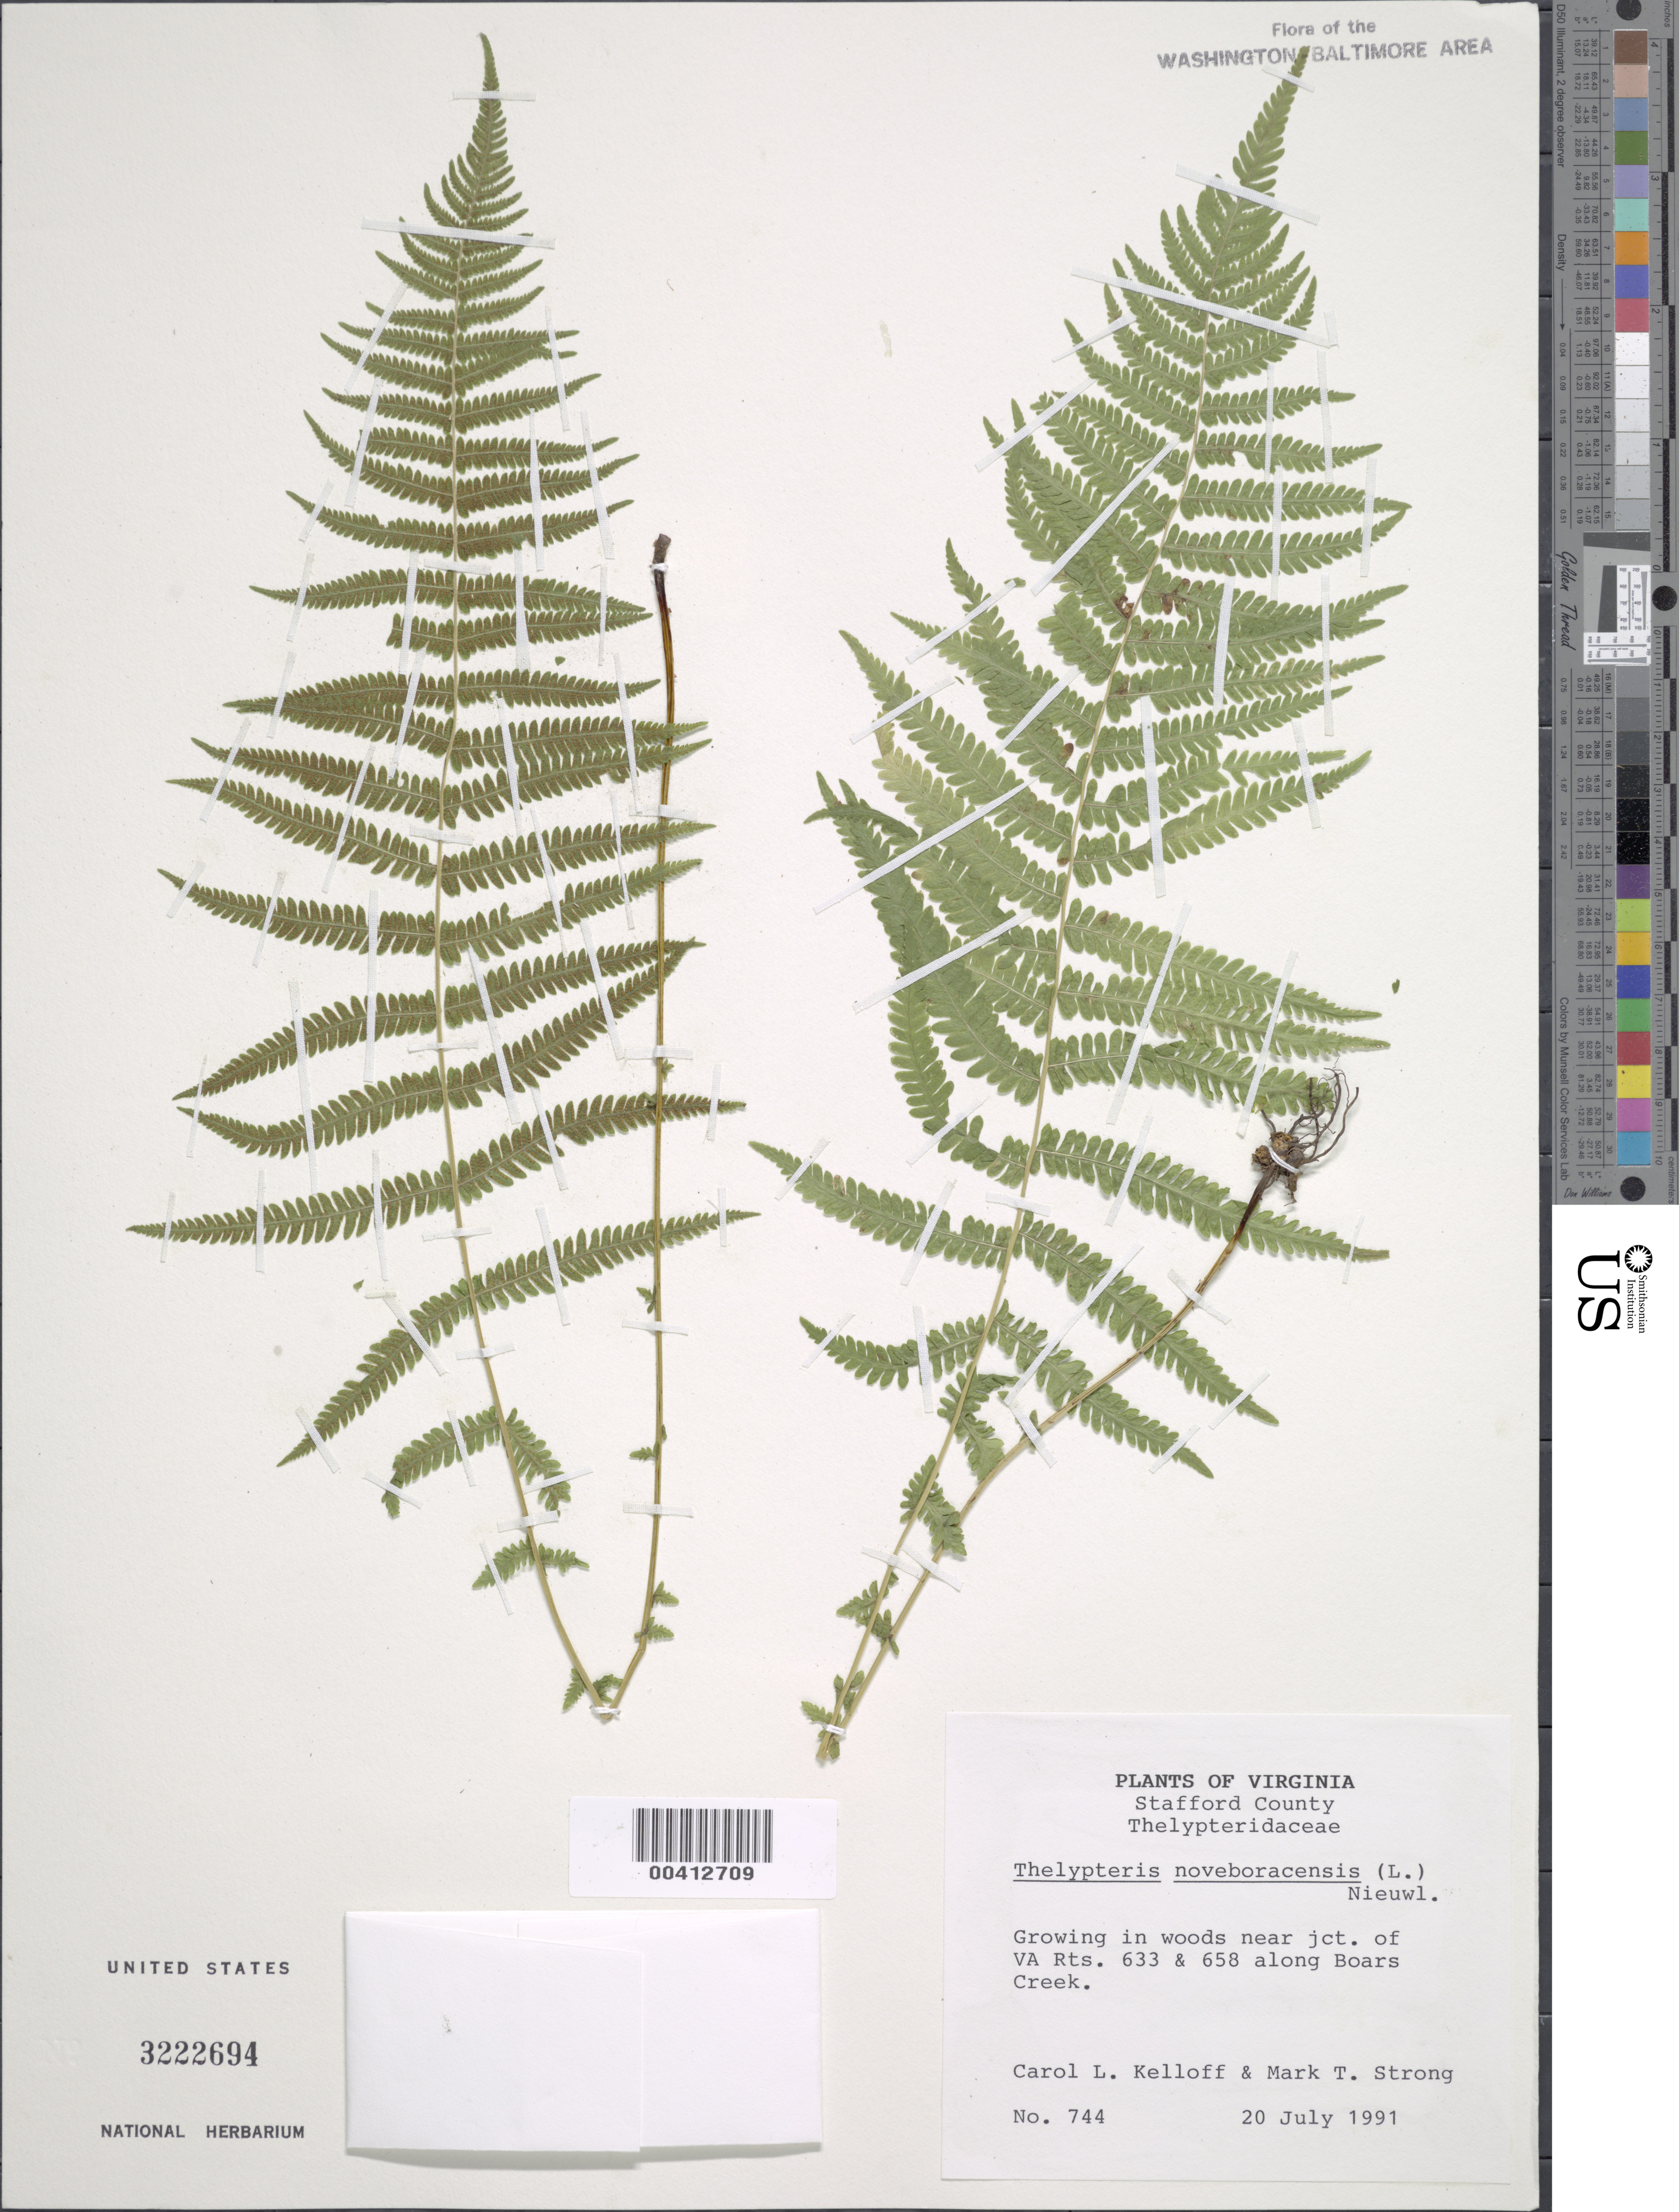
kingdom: Plantae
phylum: Tracheophyta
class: Polypodiopsida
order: Polypodiales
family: Thelypteridaceae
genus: Parathelypteris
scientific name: Parathelypteris noveboracensis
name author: (L.) Ching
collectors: C. L. Kelloff & M. T. Strong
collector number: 744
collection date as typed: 20 Jul 1991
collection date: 1991-07-20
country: United States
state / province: Virginia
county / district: Stafford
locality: Jct of VA Rt 658 & 633, Boars Creek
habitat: Woods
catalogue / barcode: US 3222694